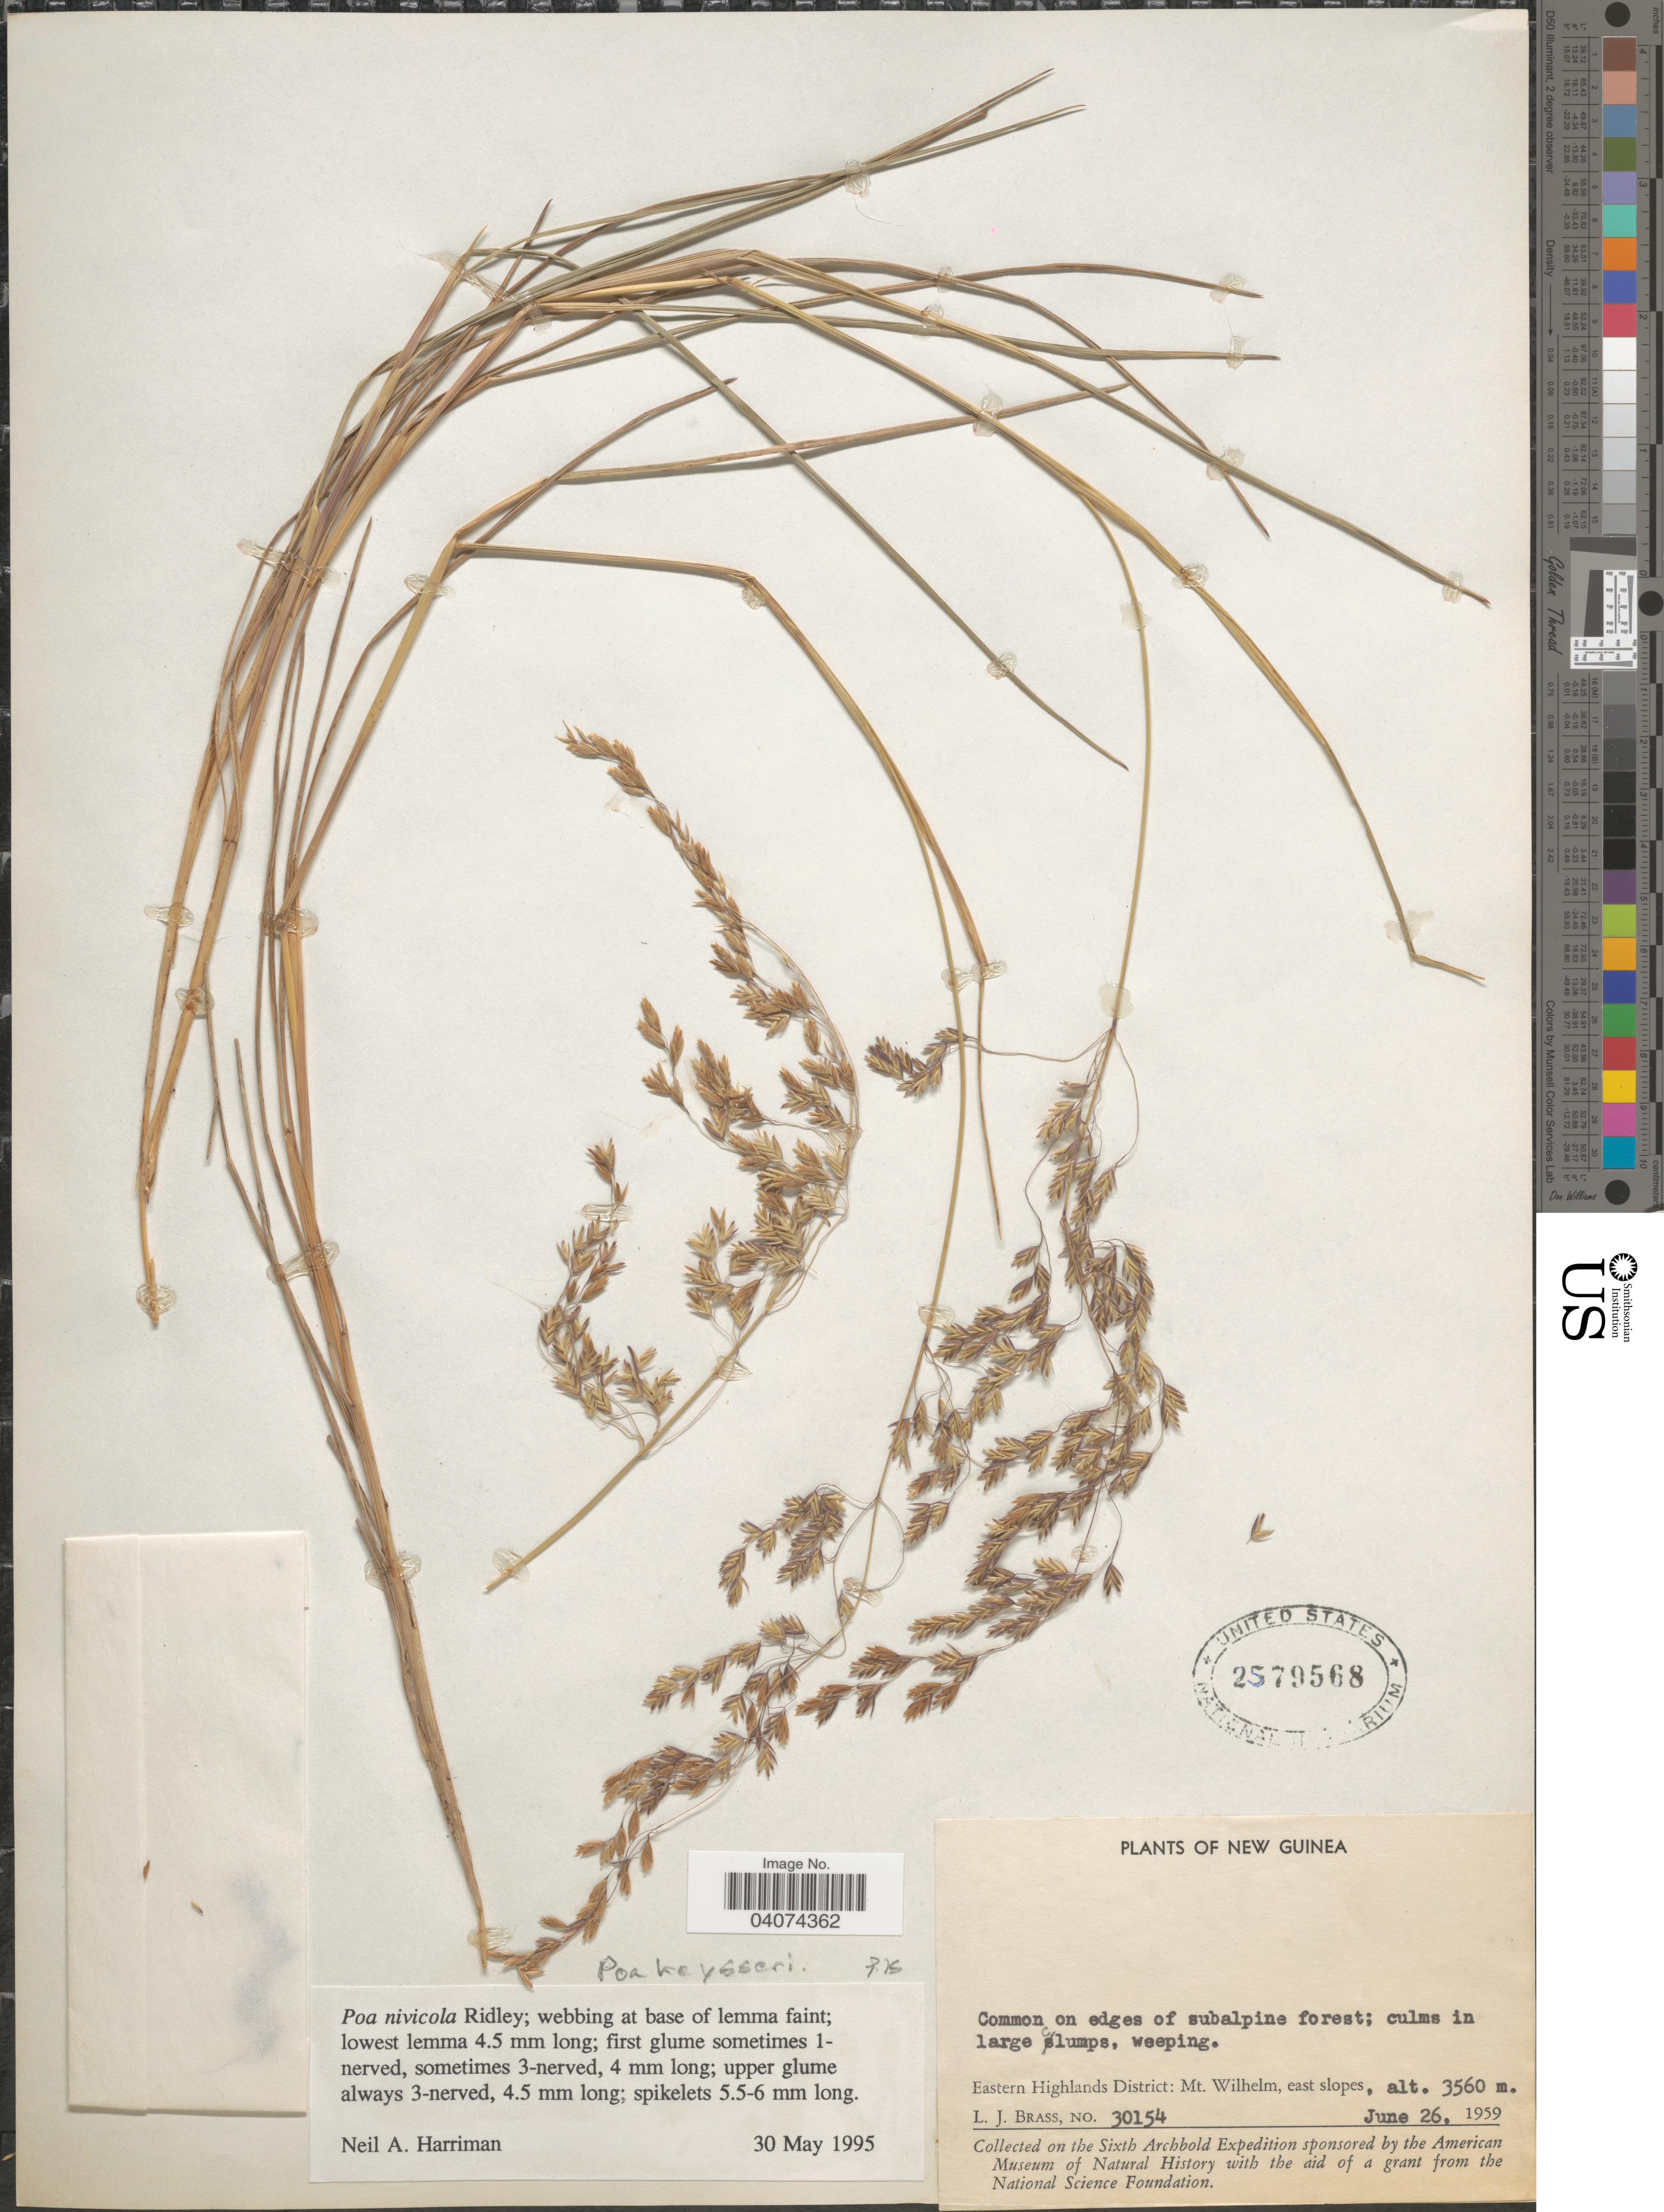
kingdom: Plantae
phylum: Tracheophyta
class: Liliopsida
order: Poales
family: Poaceae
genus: Poa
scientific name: Poa keysseri subsp. keysseri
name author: Pilg.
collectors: L. J. Brass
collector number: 30154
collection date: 1959-06-26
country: Papua New Guinea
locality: New Guinea. Common on edge of subalpine forest; culms in large clumps, weeping. Eastern Highlands District: Mt. Wilhelm, east slopes. The Sixth Archbold Expedition.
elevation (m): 3560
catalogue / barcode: US 2579568